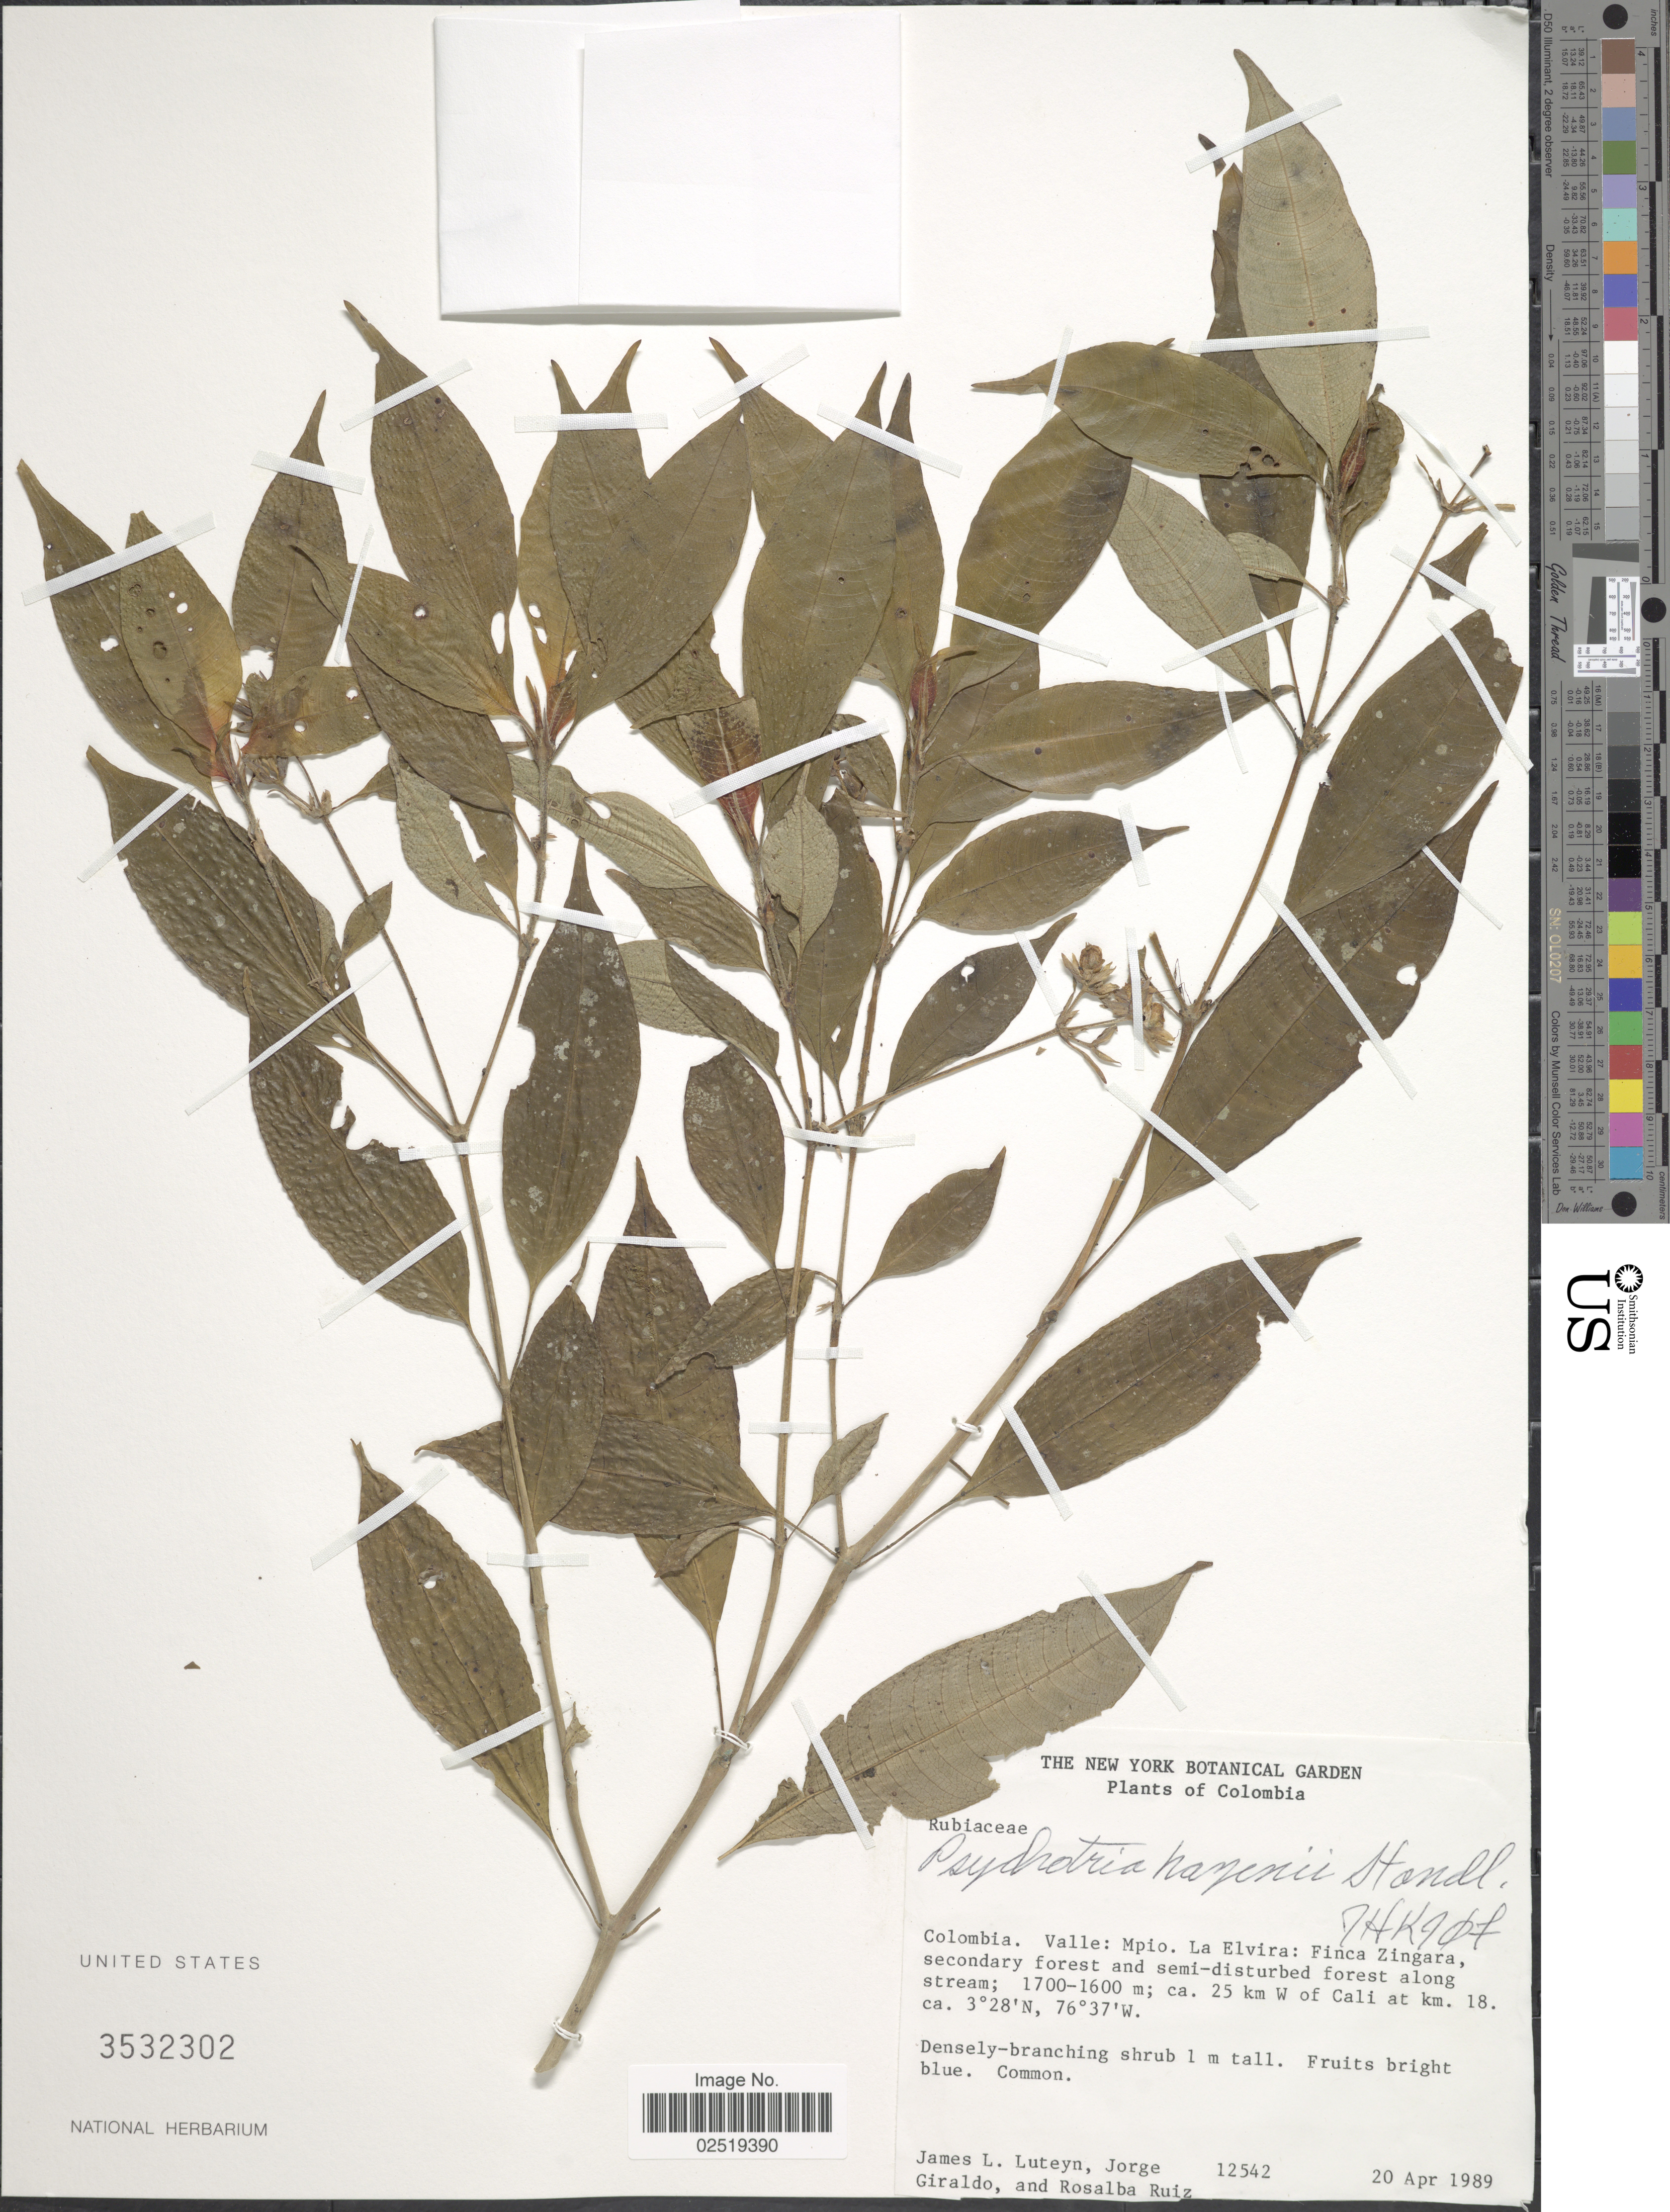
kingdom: Plantae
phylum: Tracheophyta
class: Magnoliopsida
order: Gentianales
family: Rubiaceae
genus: Psychotria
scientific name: Psychotria hazenii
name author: Standl.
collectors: J. L. Luteyn, J. Giraldo & R. Ruiz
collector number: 12542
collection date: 1989-04-20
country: Colombia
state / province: Valle del Cauca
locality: Valle: Mpio. La Elvira: Finca Zingara, secondary forest and semi-disturbed forest along stream, ca. 25 km W of Cali at km. 18.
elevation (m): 1600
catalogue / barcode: US 3532302